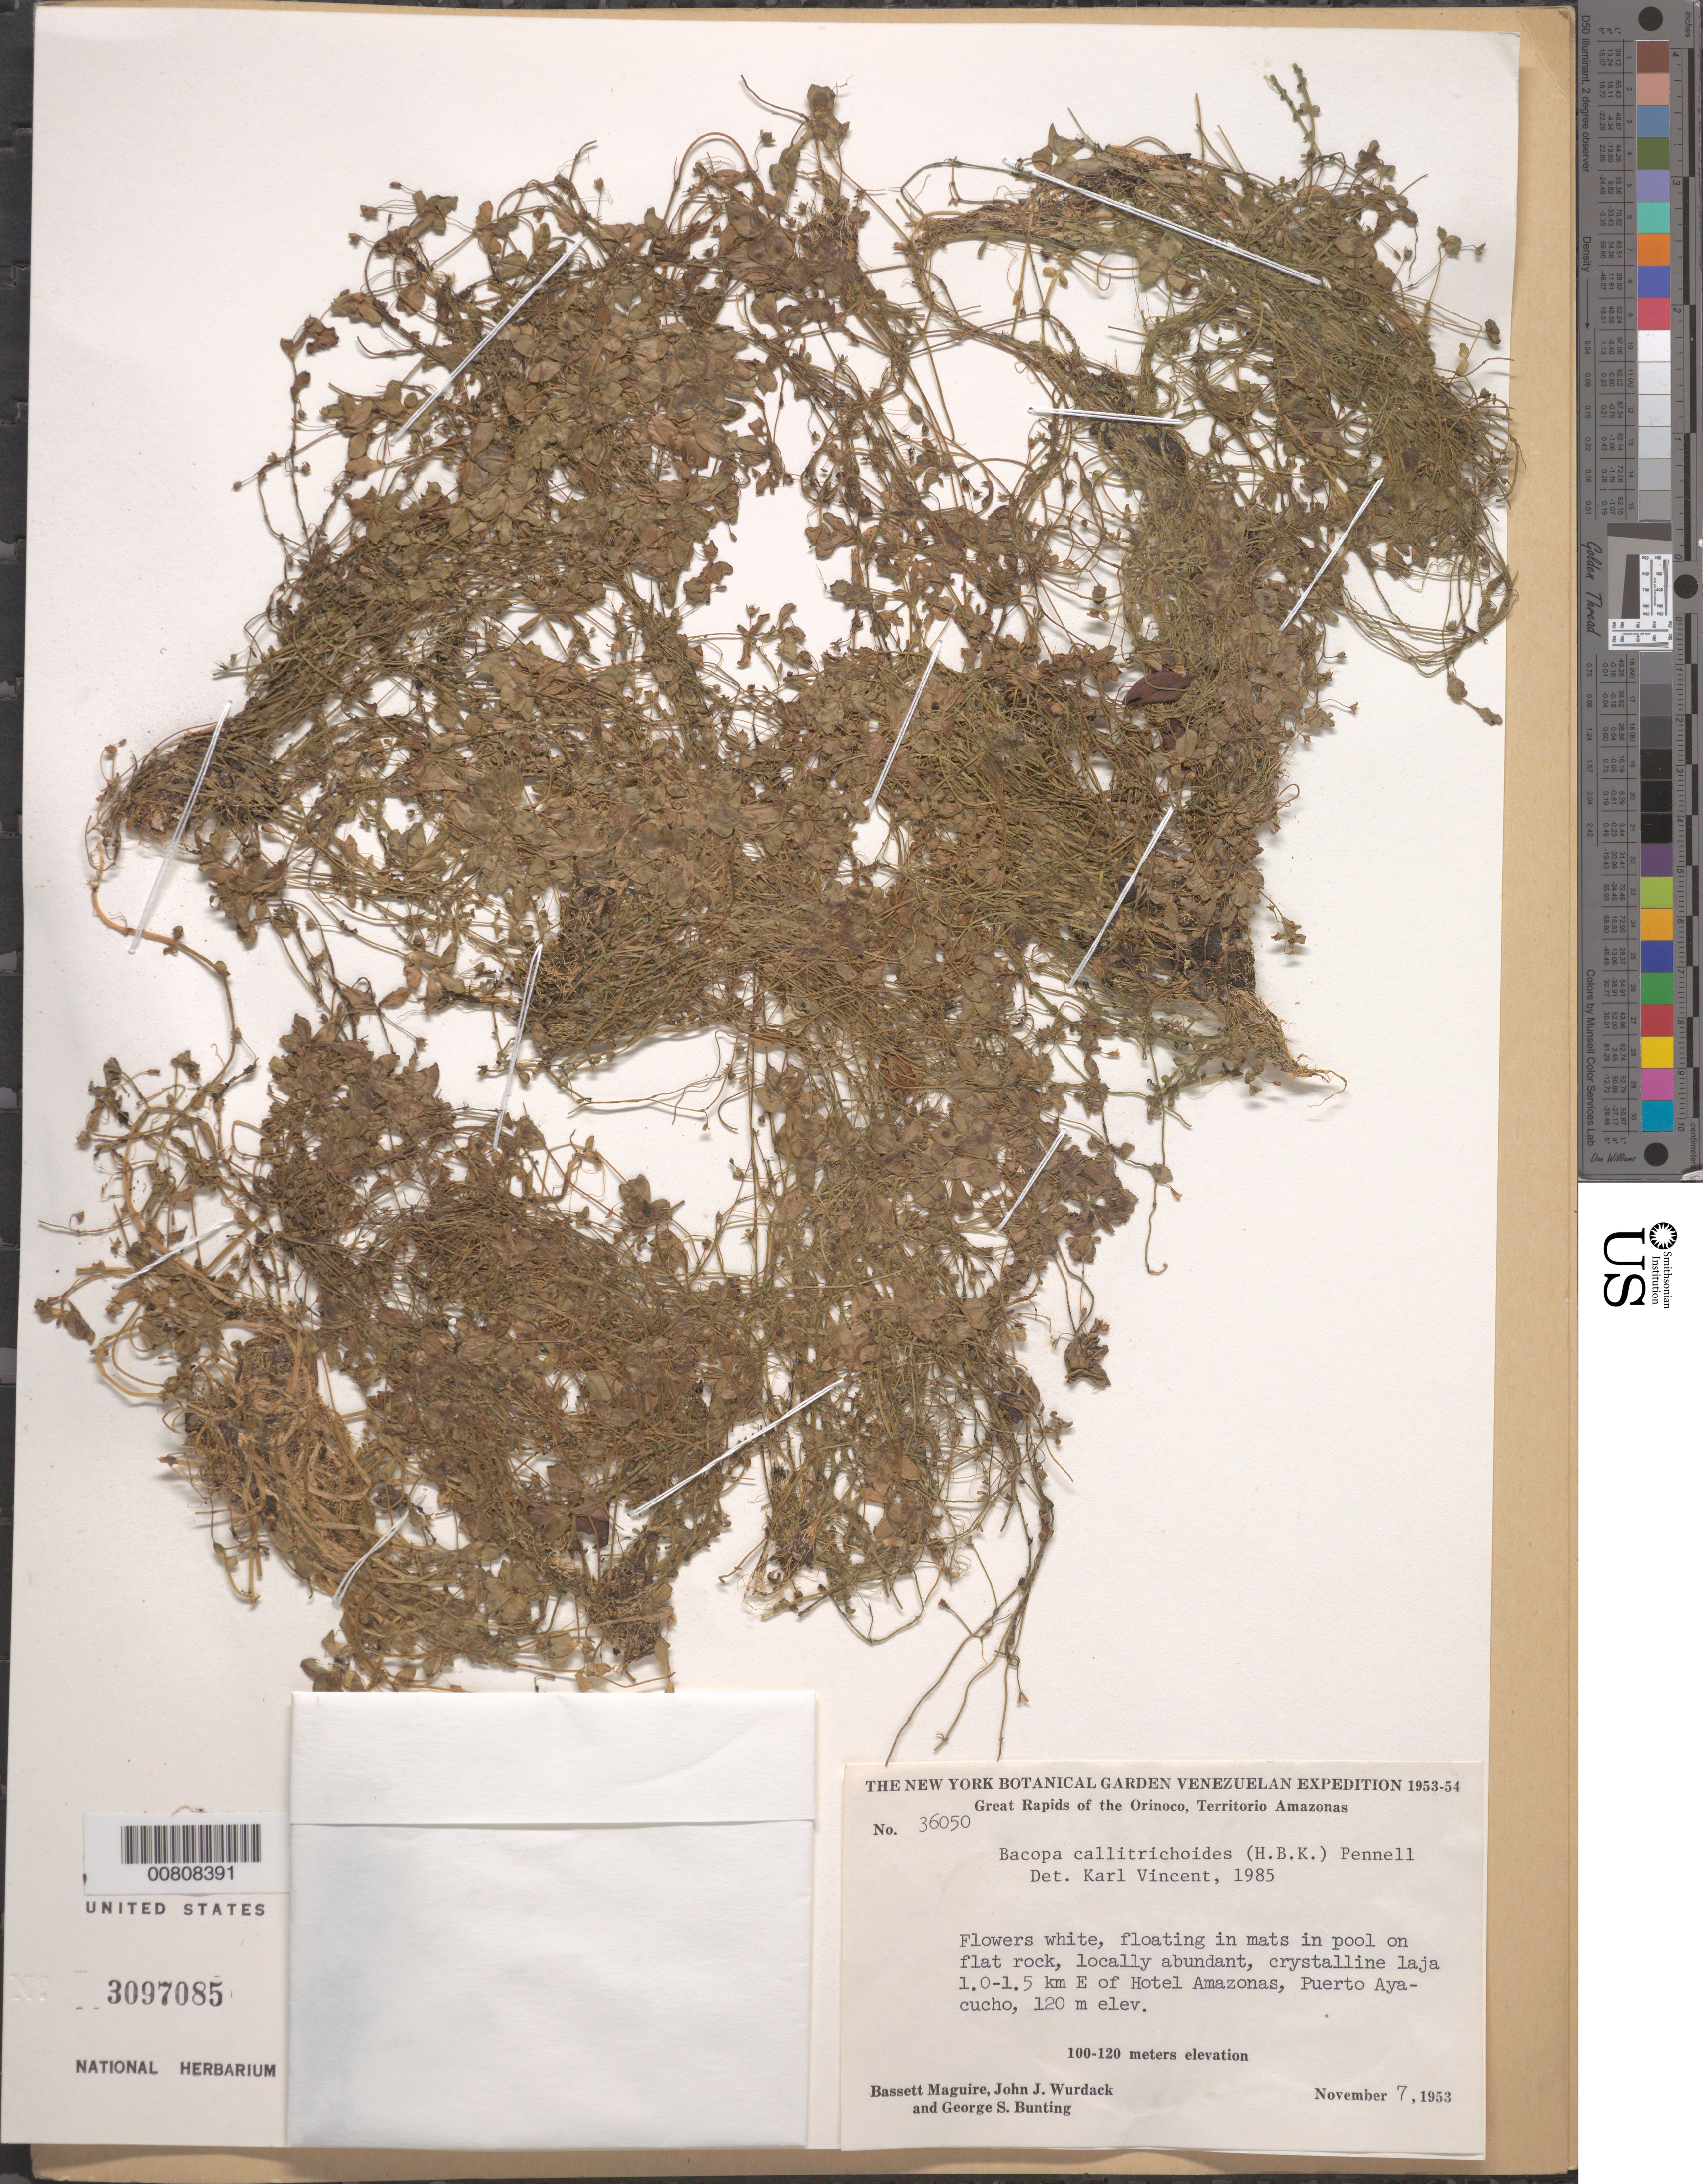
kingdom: Plantae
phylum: Tracheophyta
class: Magnoliopsida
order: Lamiales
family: Plantaginaceae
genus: Bacopa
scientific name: Bacopa callitrichoides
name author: (Kunth) Pennell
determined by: Vincent, K. A.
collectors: B. Maguire, J. J. Wurdack & G. S. Bunting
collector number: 36050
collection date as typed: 7-Nov-53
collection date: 1953-11-07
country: Venezuela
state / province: Amazonas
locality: Puerto Ayacucho, 1-1.5 km E of Hotel Amazonas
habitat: Pools of water on cystalline laja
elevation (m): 120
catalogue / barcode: US 3097085